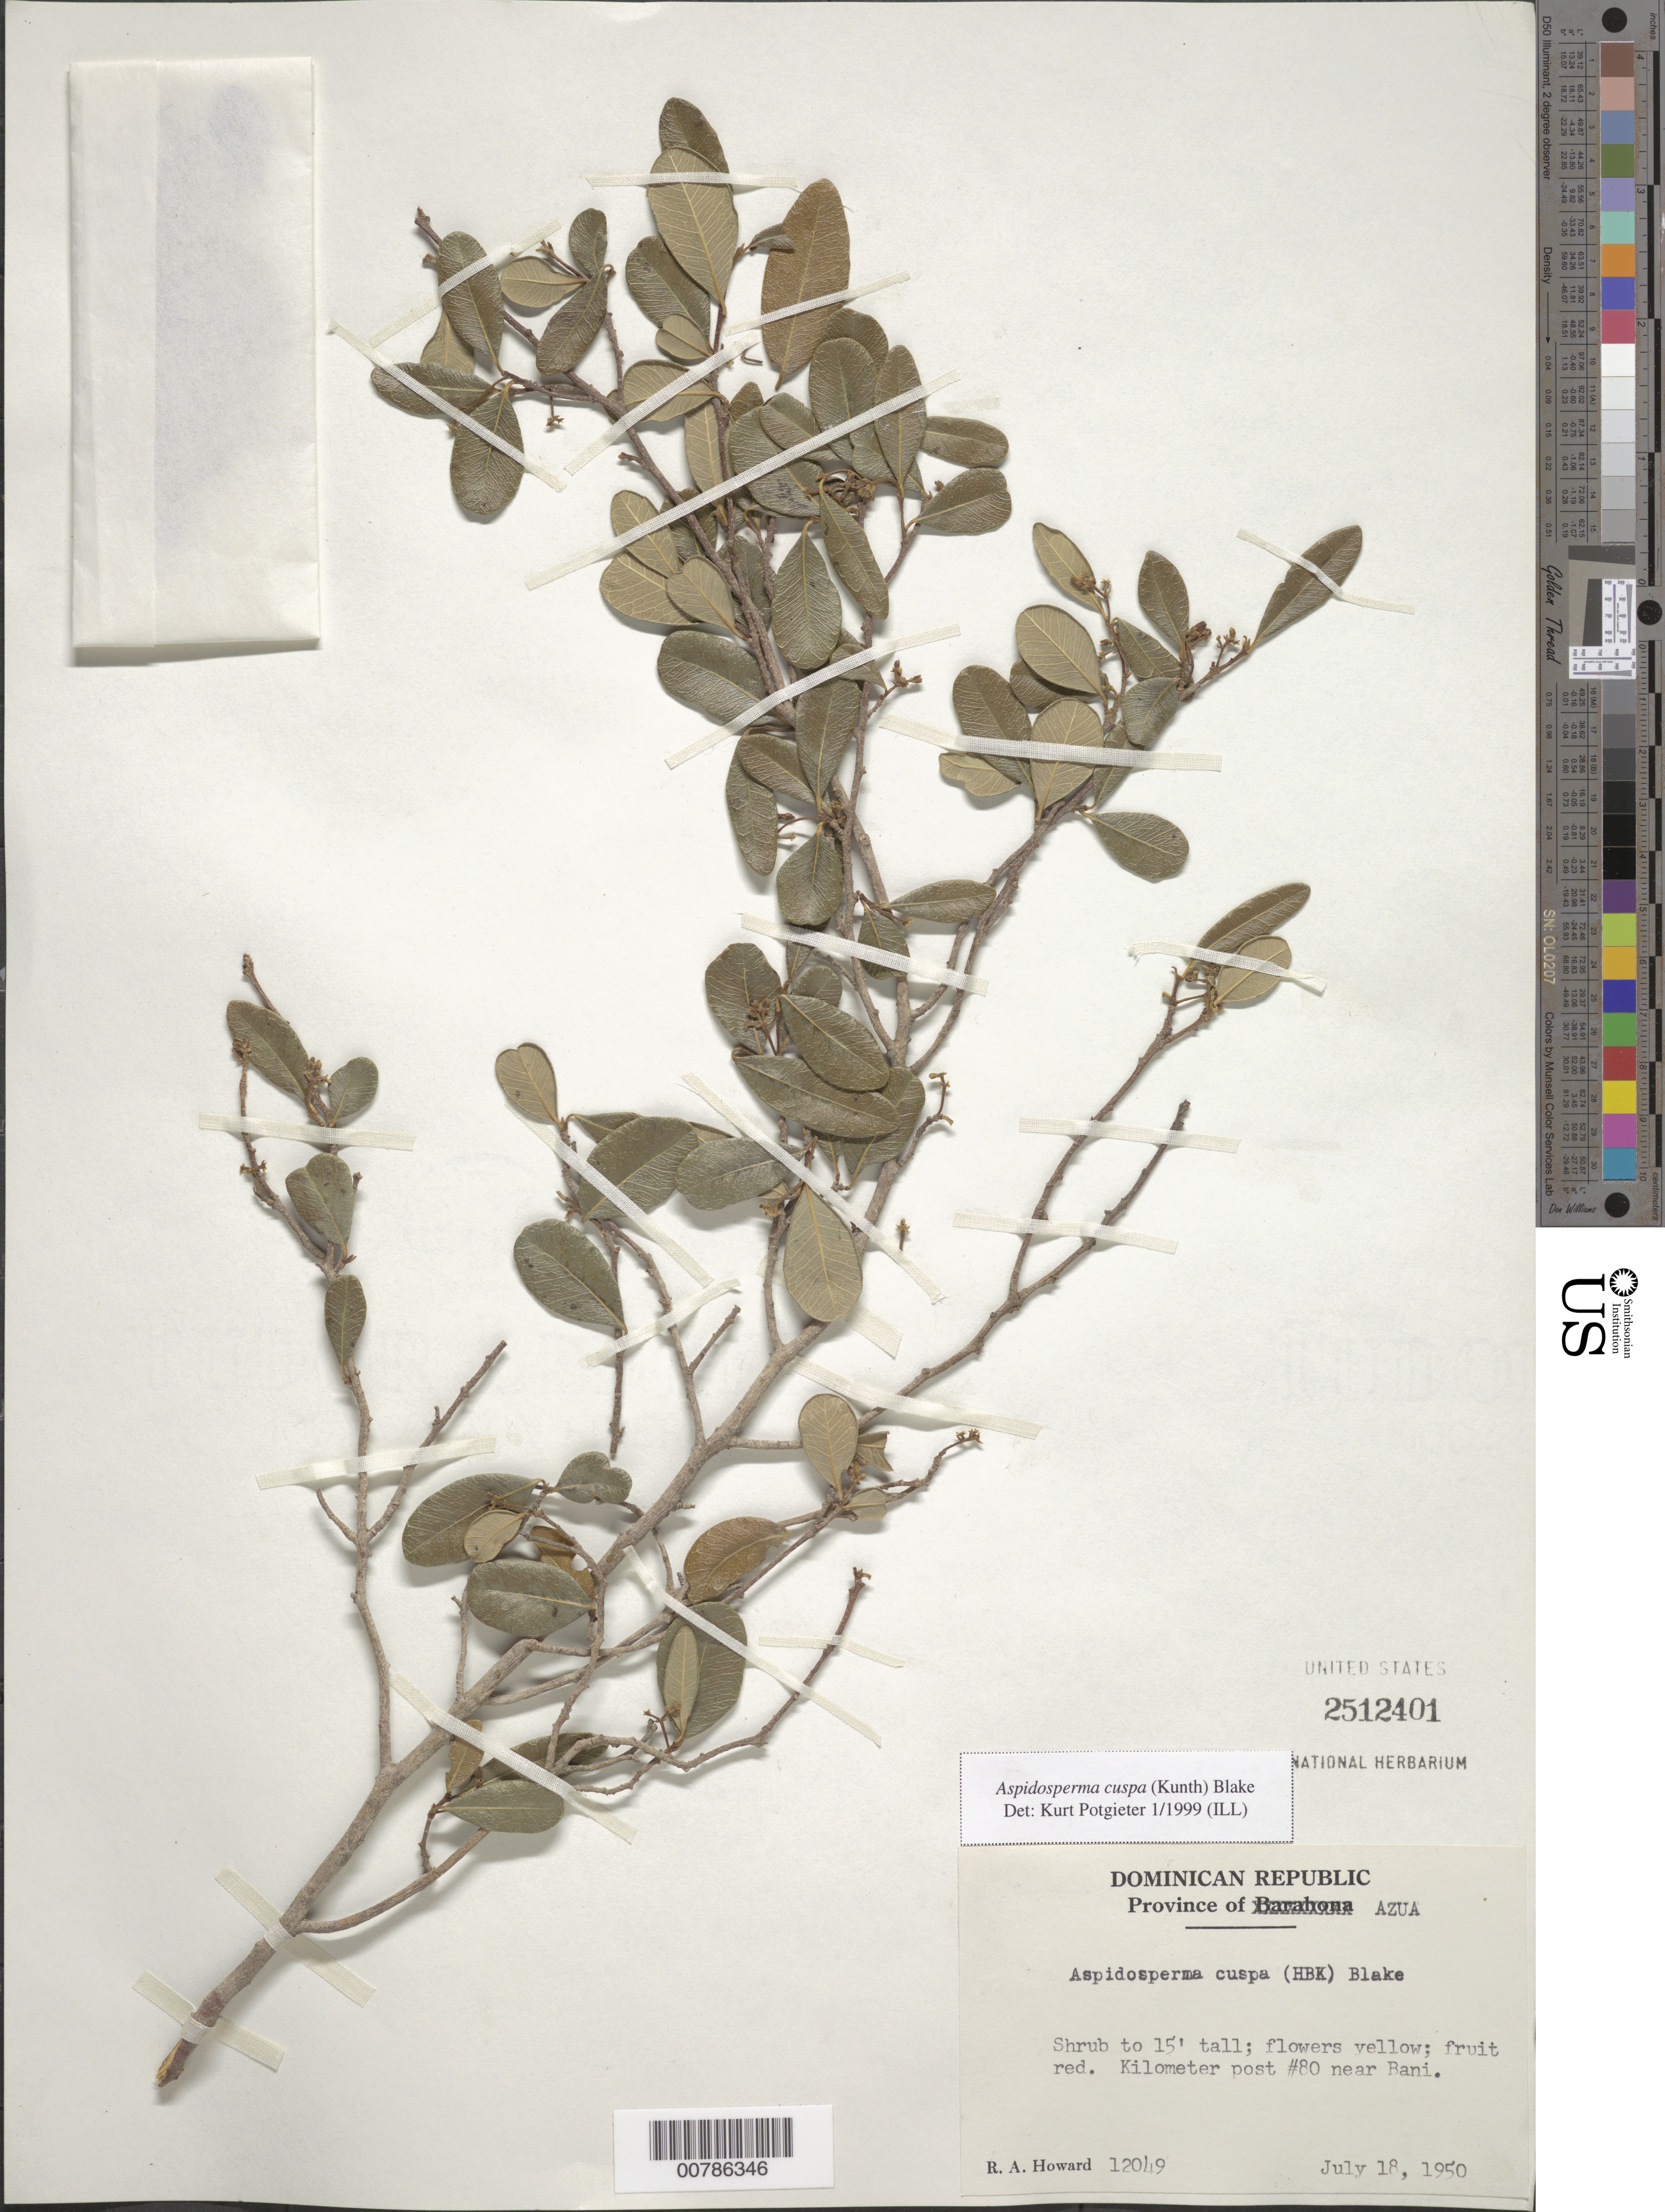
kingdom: Plantae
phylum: Tracheophyta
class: Magnoliopsida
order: Gentianales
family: Apocynaceae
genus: Aspidosperma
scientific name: Aspidosperma cuspa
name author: (Kunth) S.F. Blake ex Pittier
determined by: Potgieter, K.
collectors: R. A. Howard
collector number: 12049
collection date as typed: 18 Jul 1950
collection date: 1950-07-18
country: Dominican Republic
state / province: Azua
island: Hispaniola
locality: Bani, near km post #80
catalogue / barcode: US 2512401